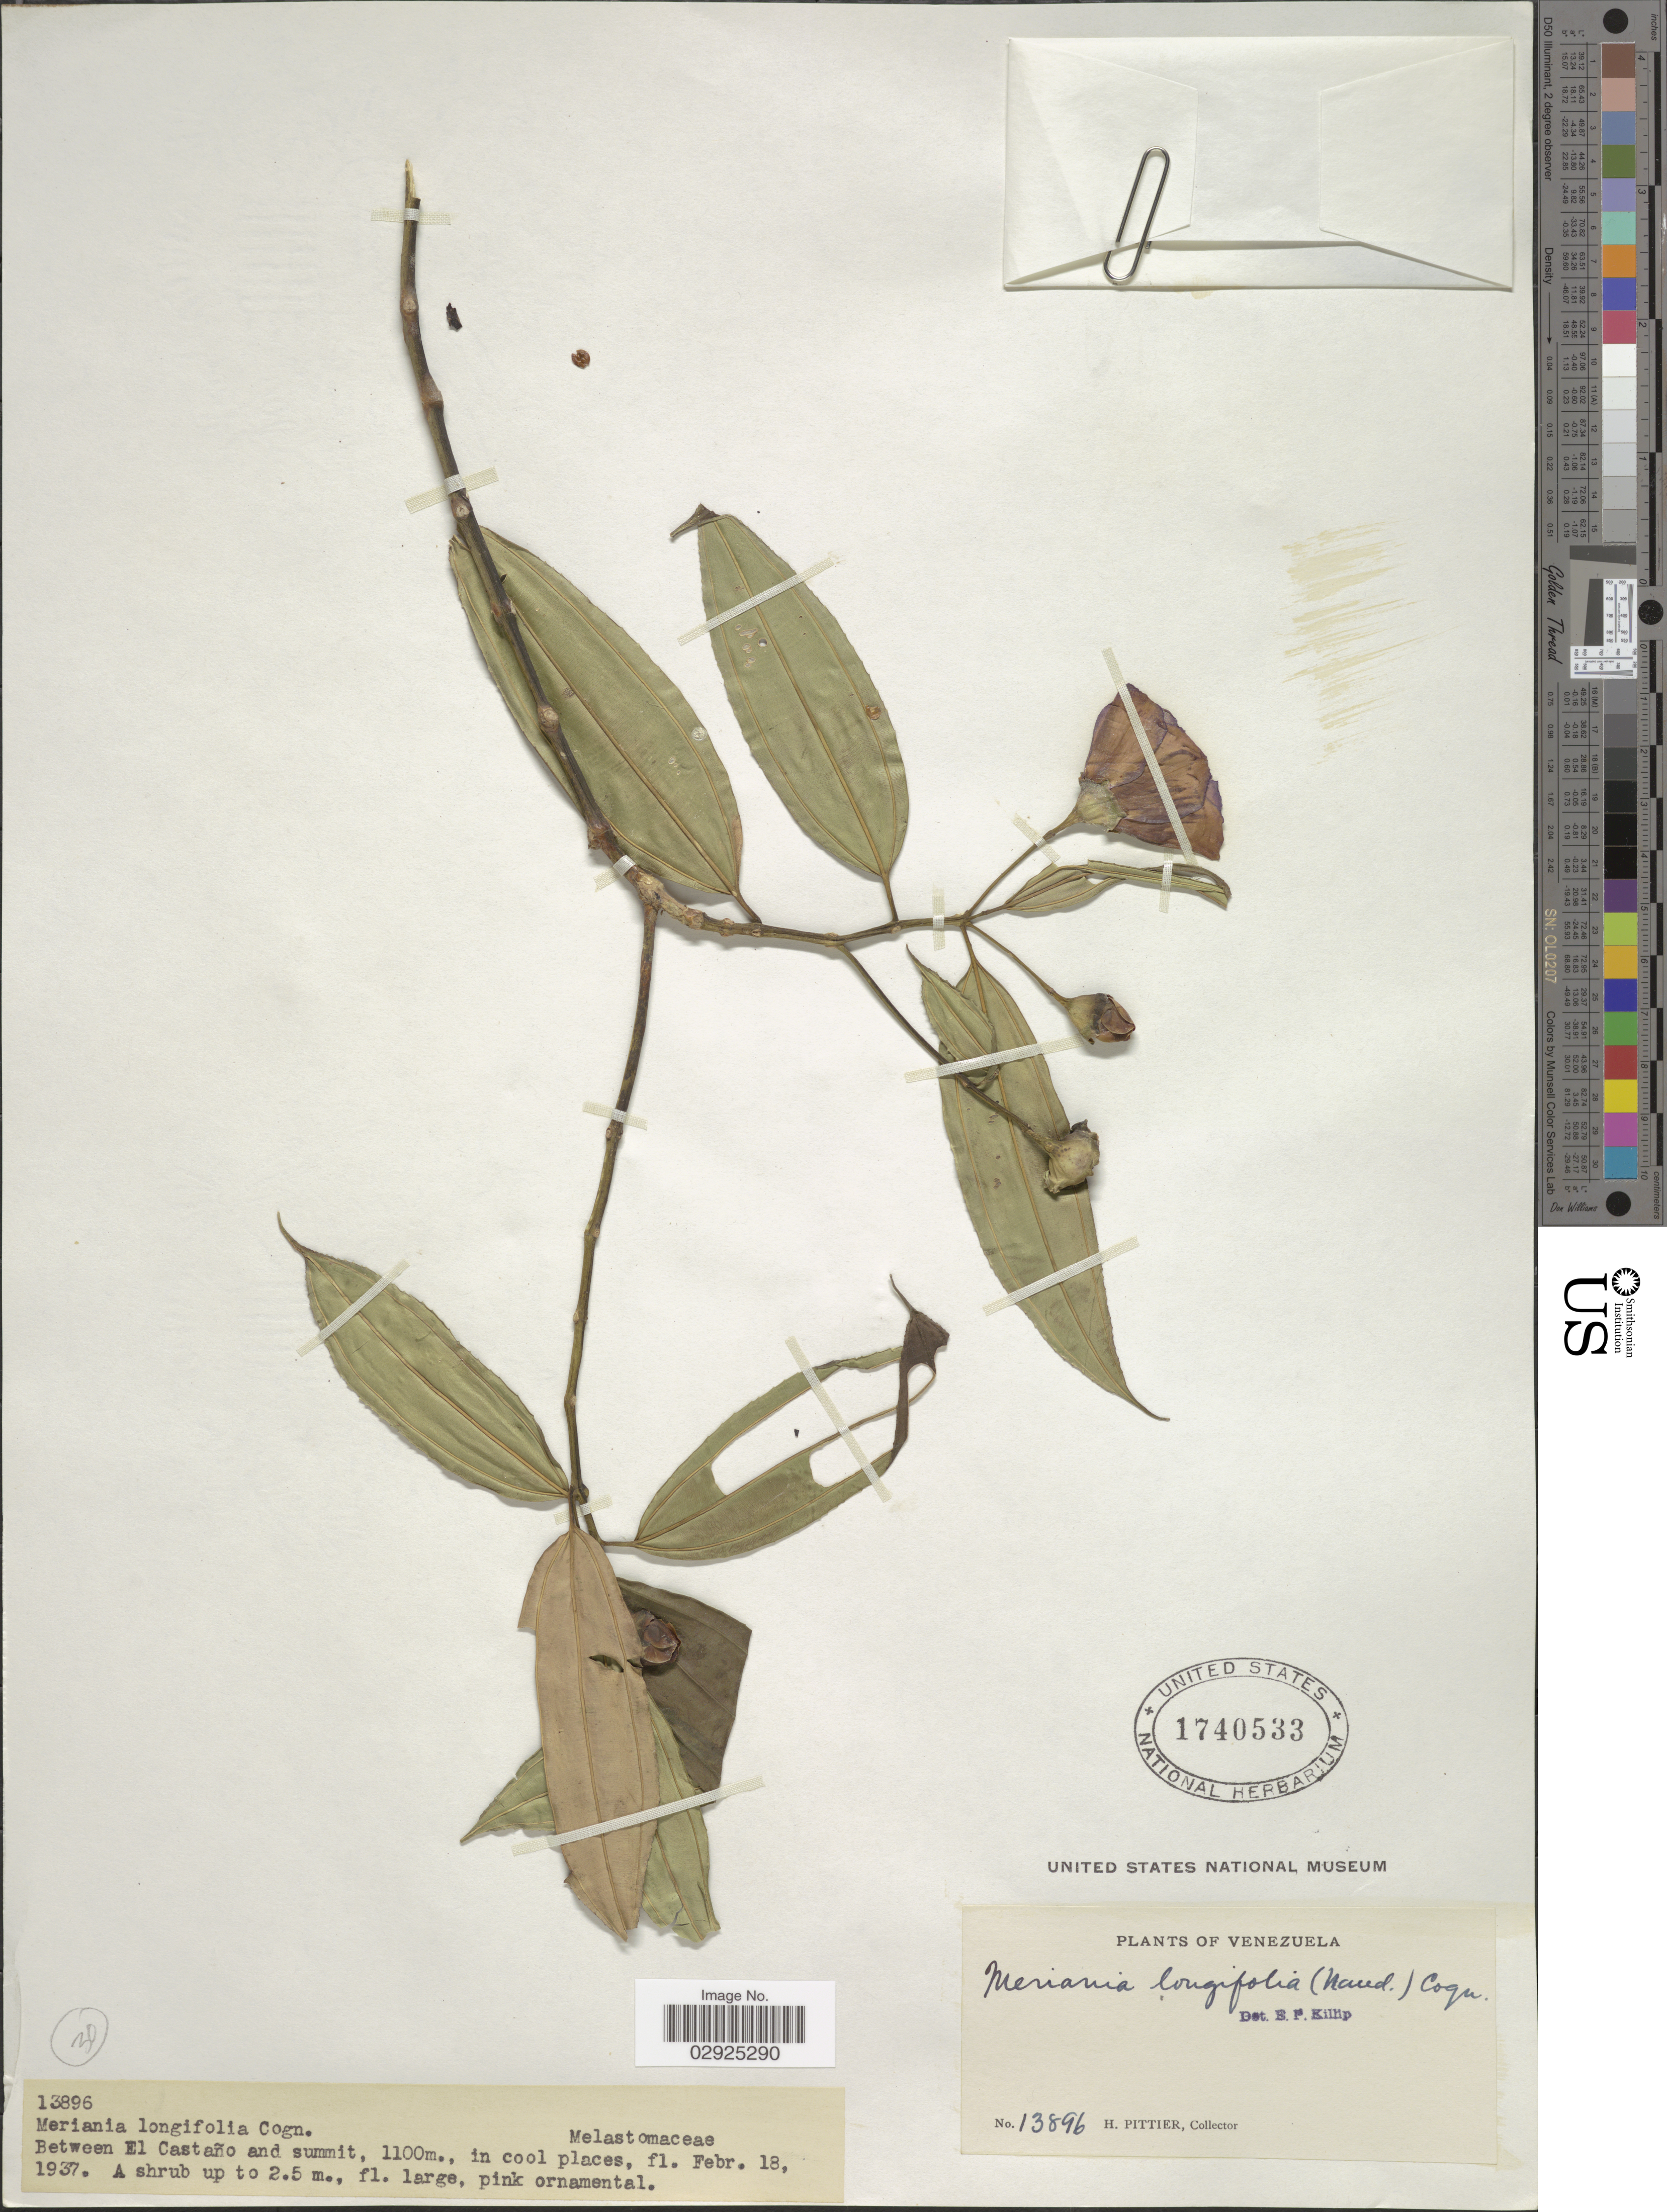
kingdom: Plantae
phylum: Tracheophyta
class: Magnoliopsida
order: Myrtales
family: Melastomataceae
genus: Meriania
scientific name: Meriania longifolia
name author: (Naudin) Cogn.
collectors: H. F. Pittier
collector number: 13896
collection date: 1937-02-18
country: Venezuela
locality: Between El Castaño and summit.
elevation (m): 1100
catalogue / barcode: US 1740533